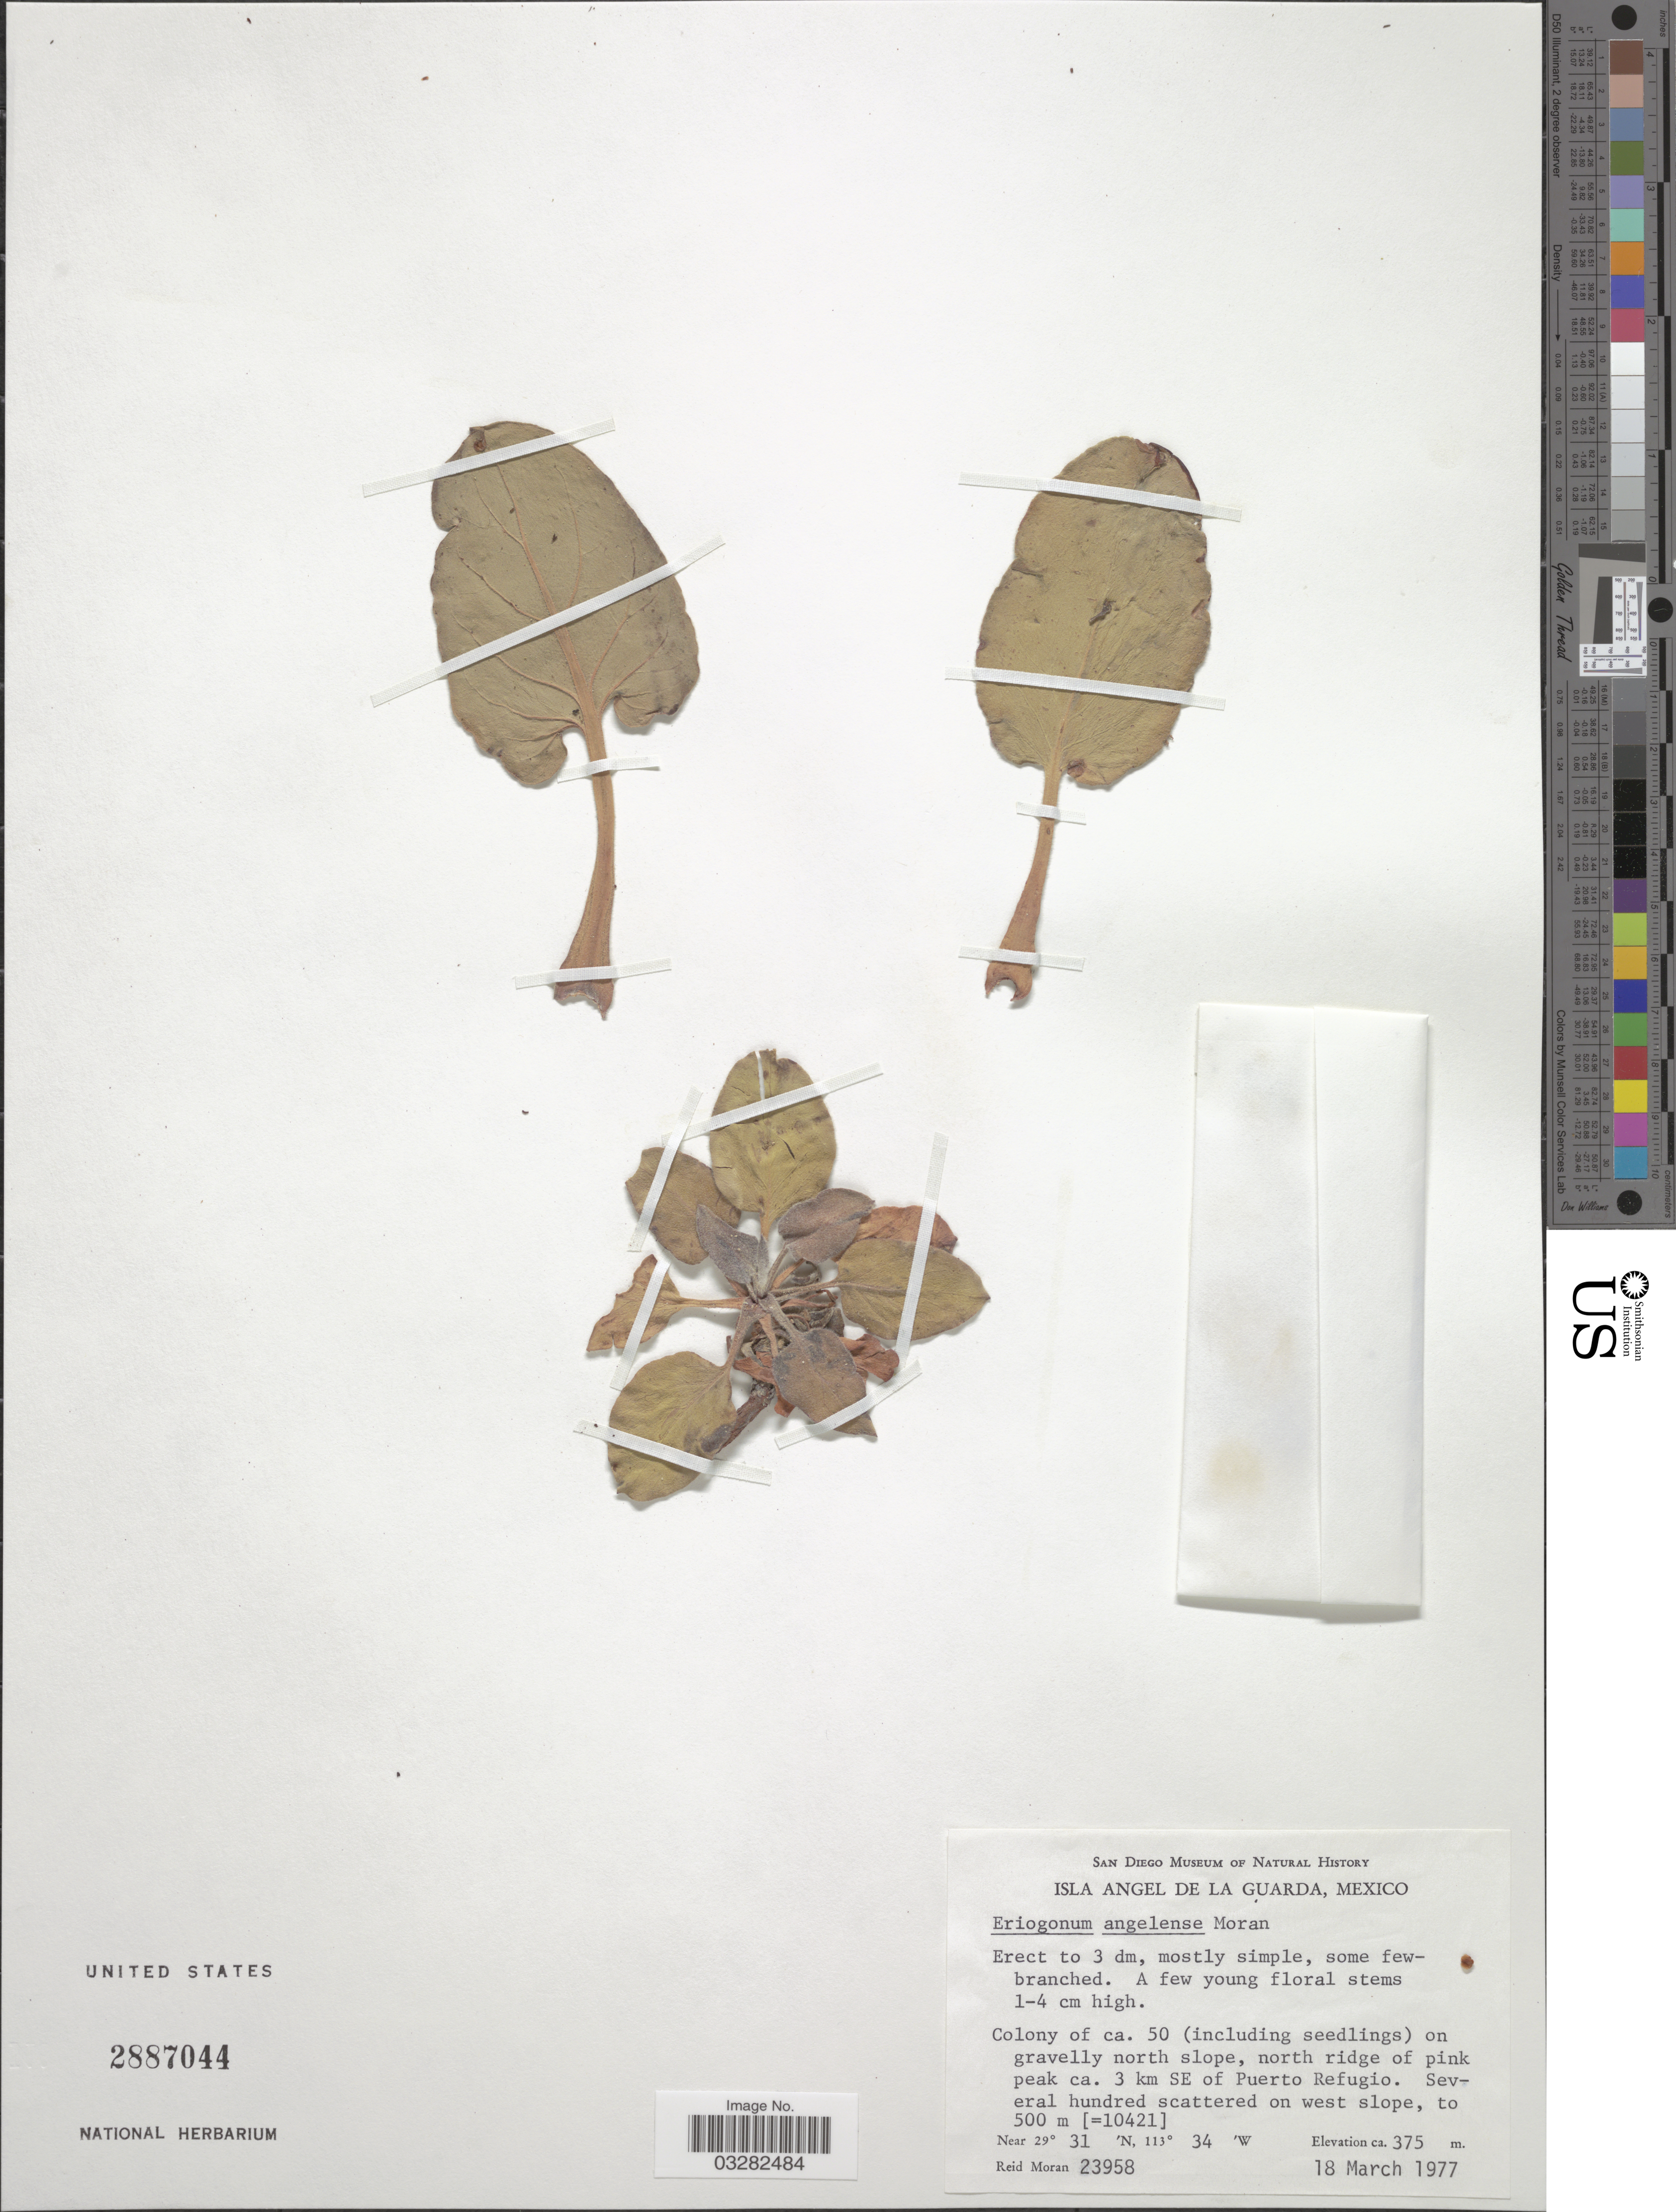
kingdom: Plantae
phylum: Tracheophyta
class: Magnoliopsida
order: Caryophyllales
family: Polygonaceae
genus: Eriogonum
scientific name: Eriogonum angelense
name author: Moran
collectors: R. V. Moran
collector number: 23958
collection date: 1977-03-18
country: Mexico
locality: Isla Angel de la Guarda. Colony of ca. 50 (including seedlings) on gravelly north slope, north ridge of pink peak ca. 3 km SE of Puerto Refugio.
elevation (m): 375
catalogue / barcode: US 2887044